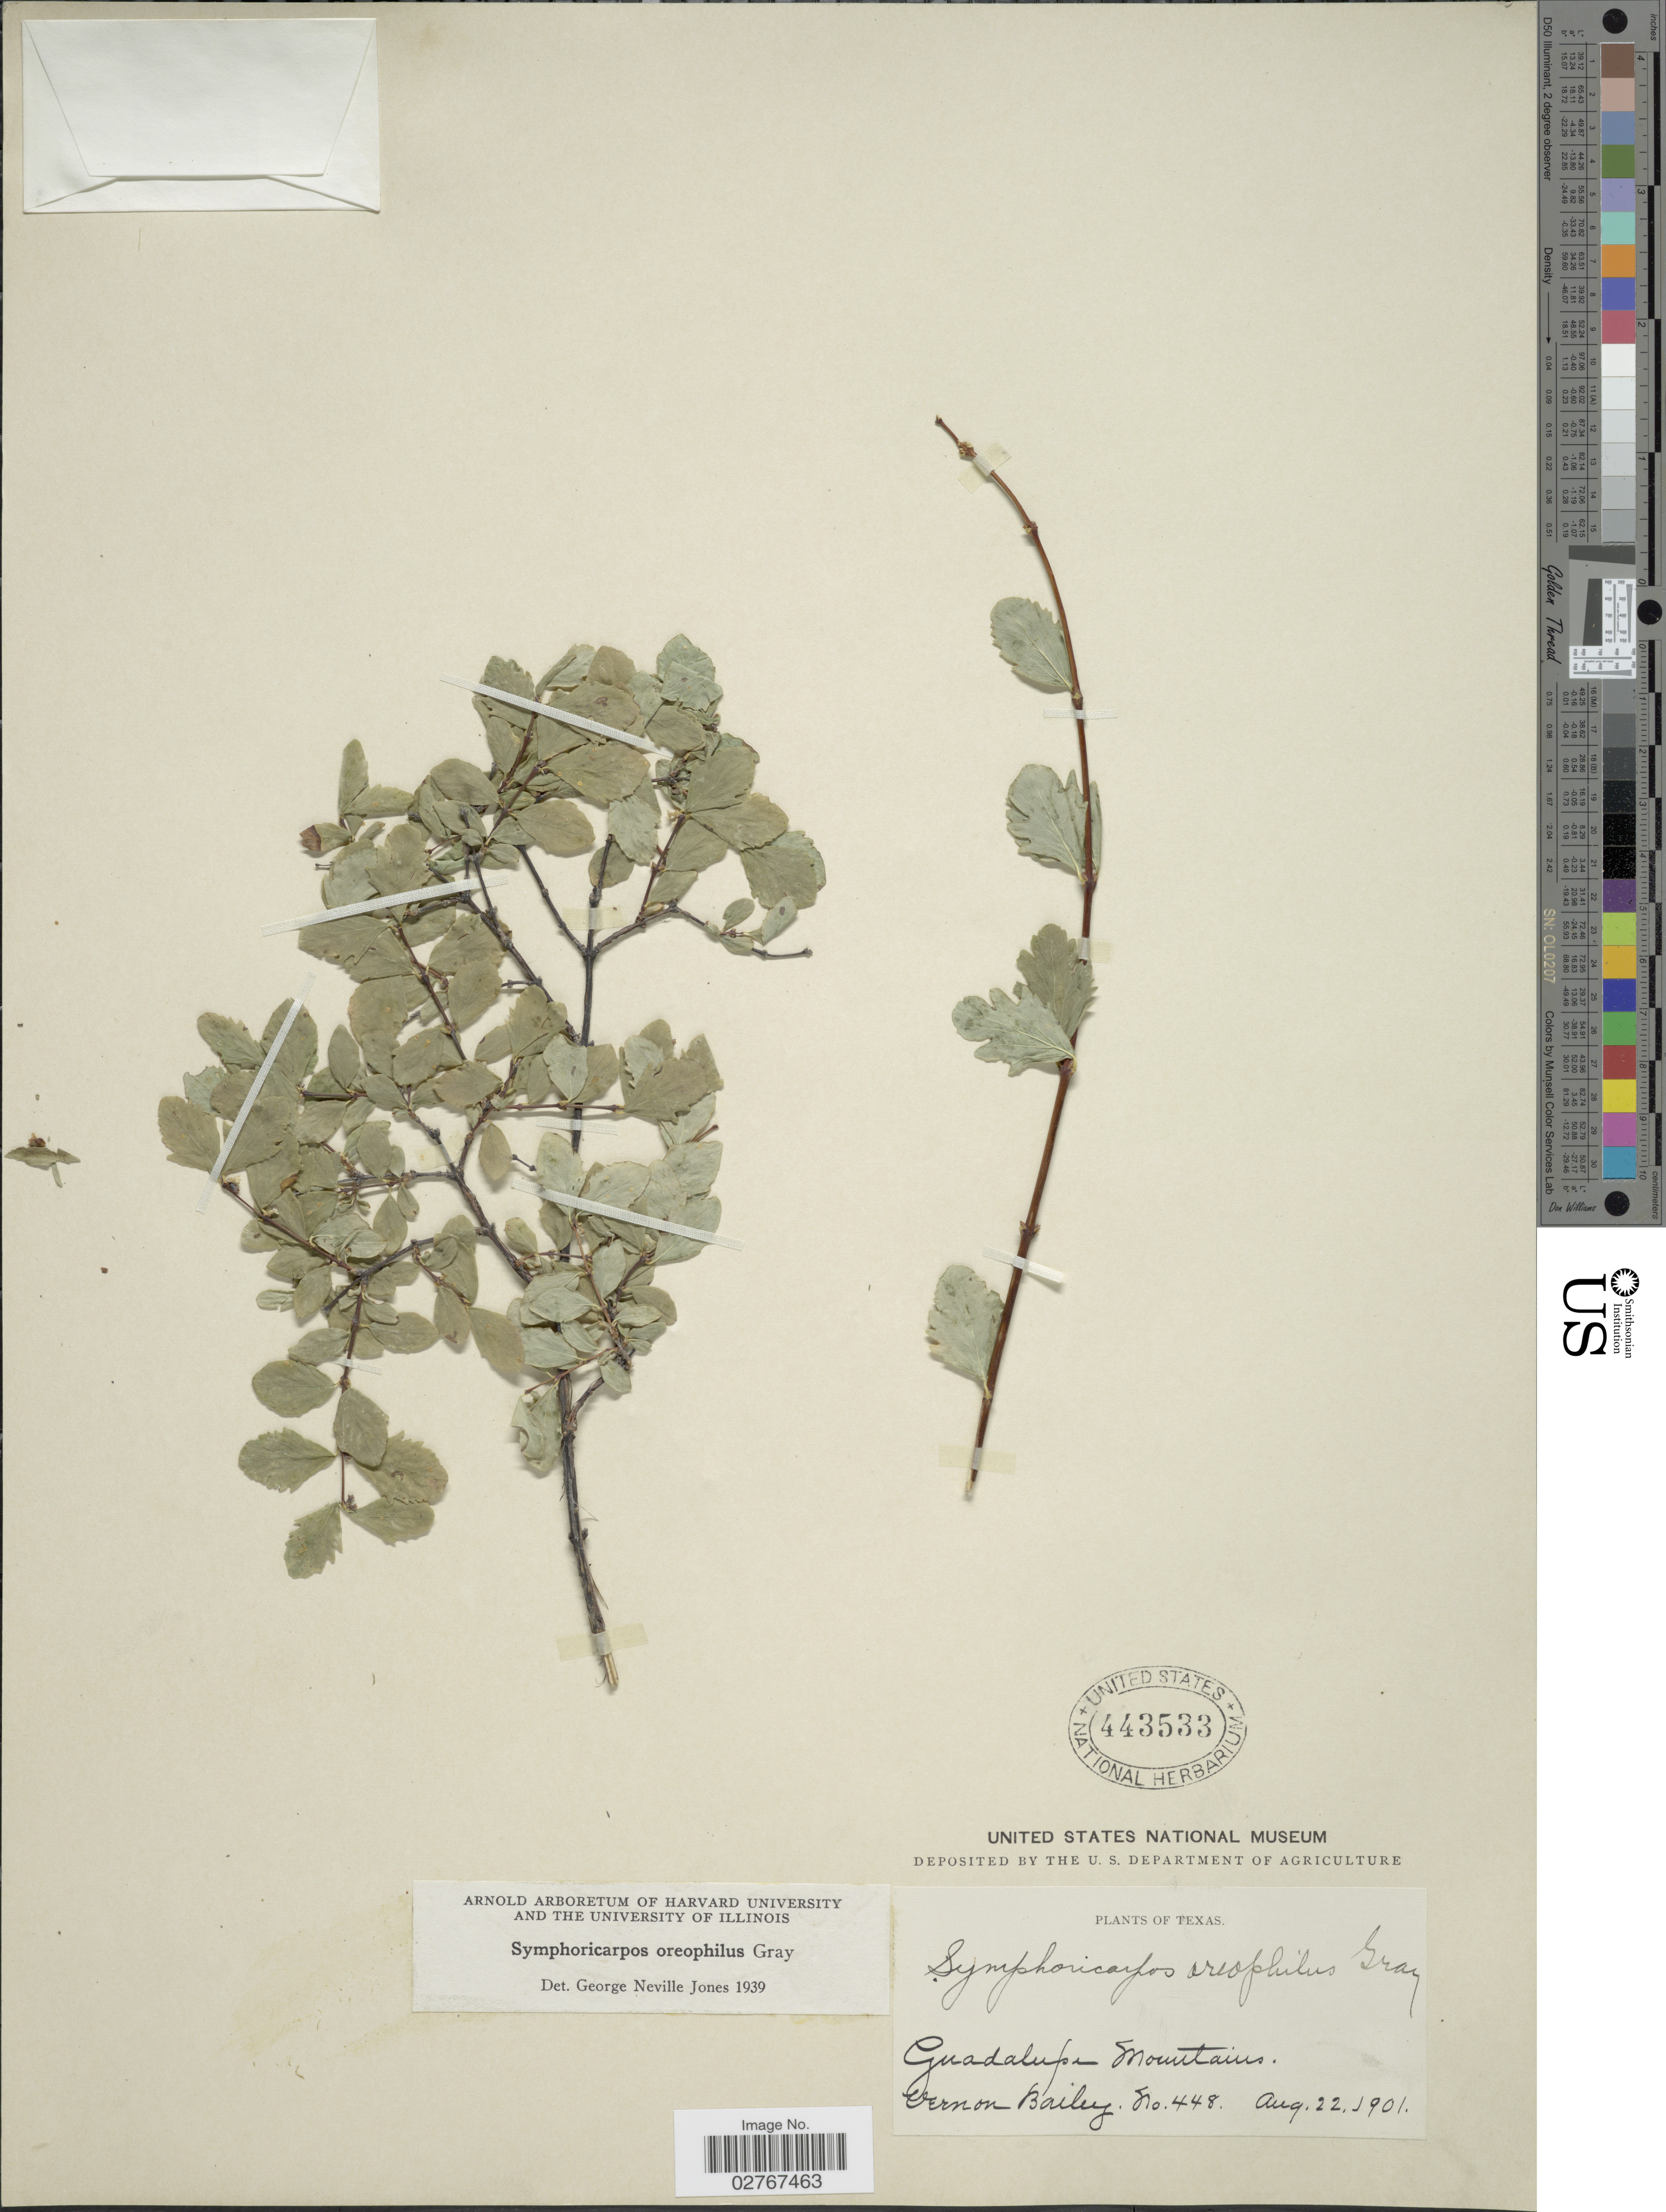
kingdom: Plantae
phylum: Tracheophyta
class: Magnoliopsida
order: Dipsacales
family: Caprifoliaceae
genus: Symphoricarpos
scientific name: Symphoricarpos oreophilus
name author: A. Gray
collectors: V. O. Bailey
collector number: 448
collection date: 1901-08-22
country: United States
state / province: Texas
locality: Guadalupe Mountains.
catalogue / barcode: US 443533